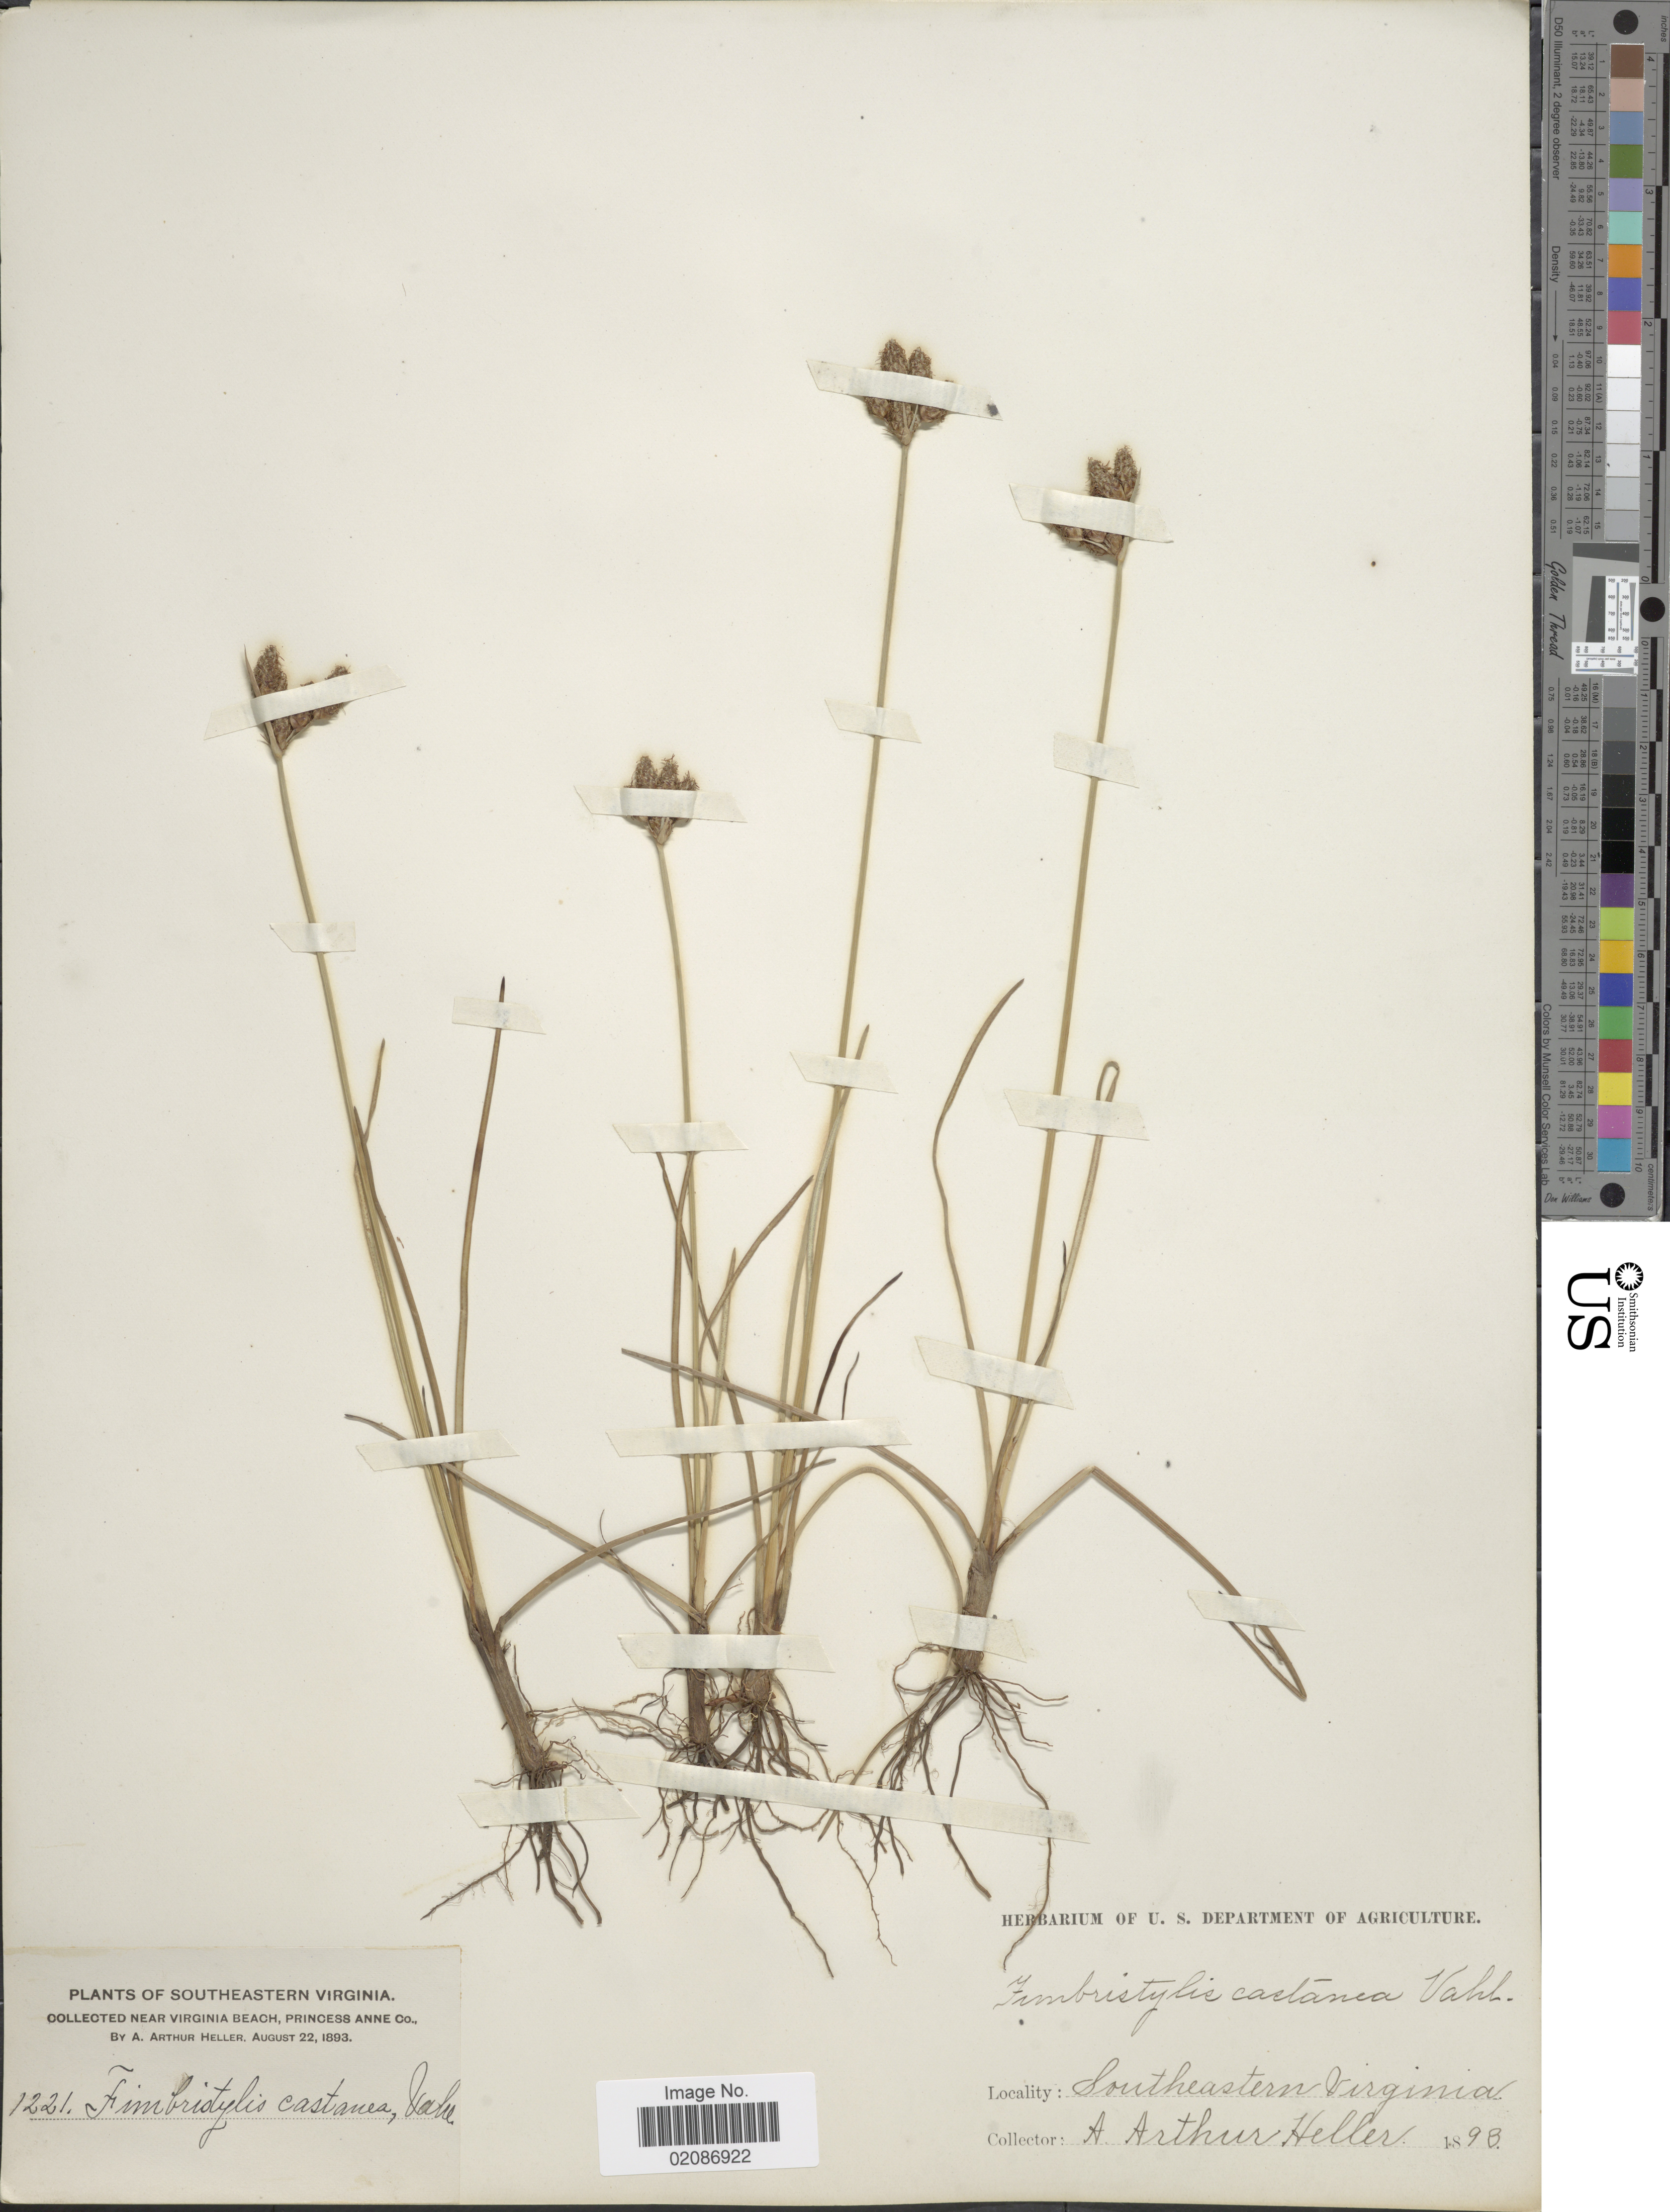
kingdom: Plantae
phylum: Tracheophyta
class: Liliopsida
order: Poales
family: Cyperaceae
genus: Fimbristylis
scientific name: Fimbristylis castanea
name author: (Michx.) Vahl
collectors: A. A. Heller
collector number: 1221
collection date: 1893-08-22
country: United States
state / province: Virginia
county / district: City of Virginia Beach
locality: Southeastern Virginia, Near Virginia Beach, Princess Anne (=historic county name) County.